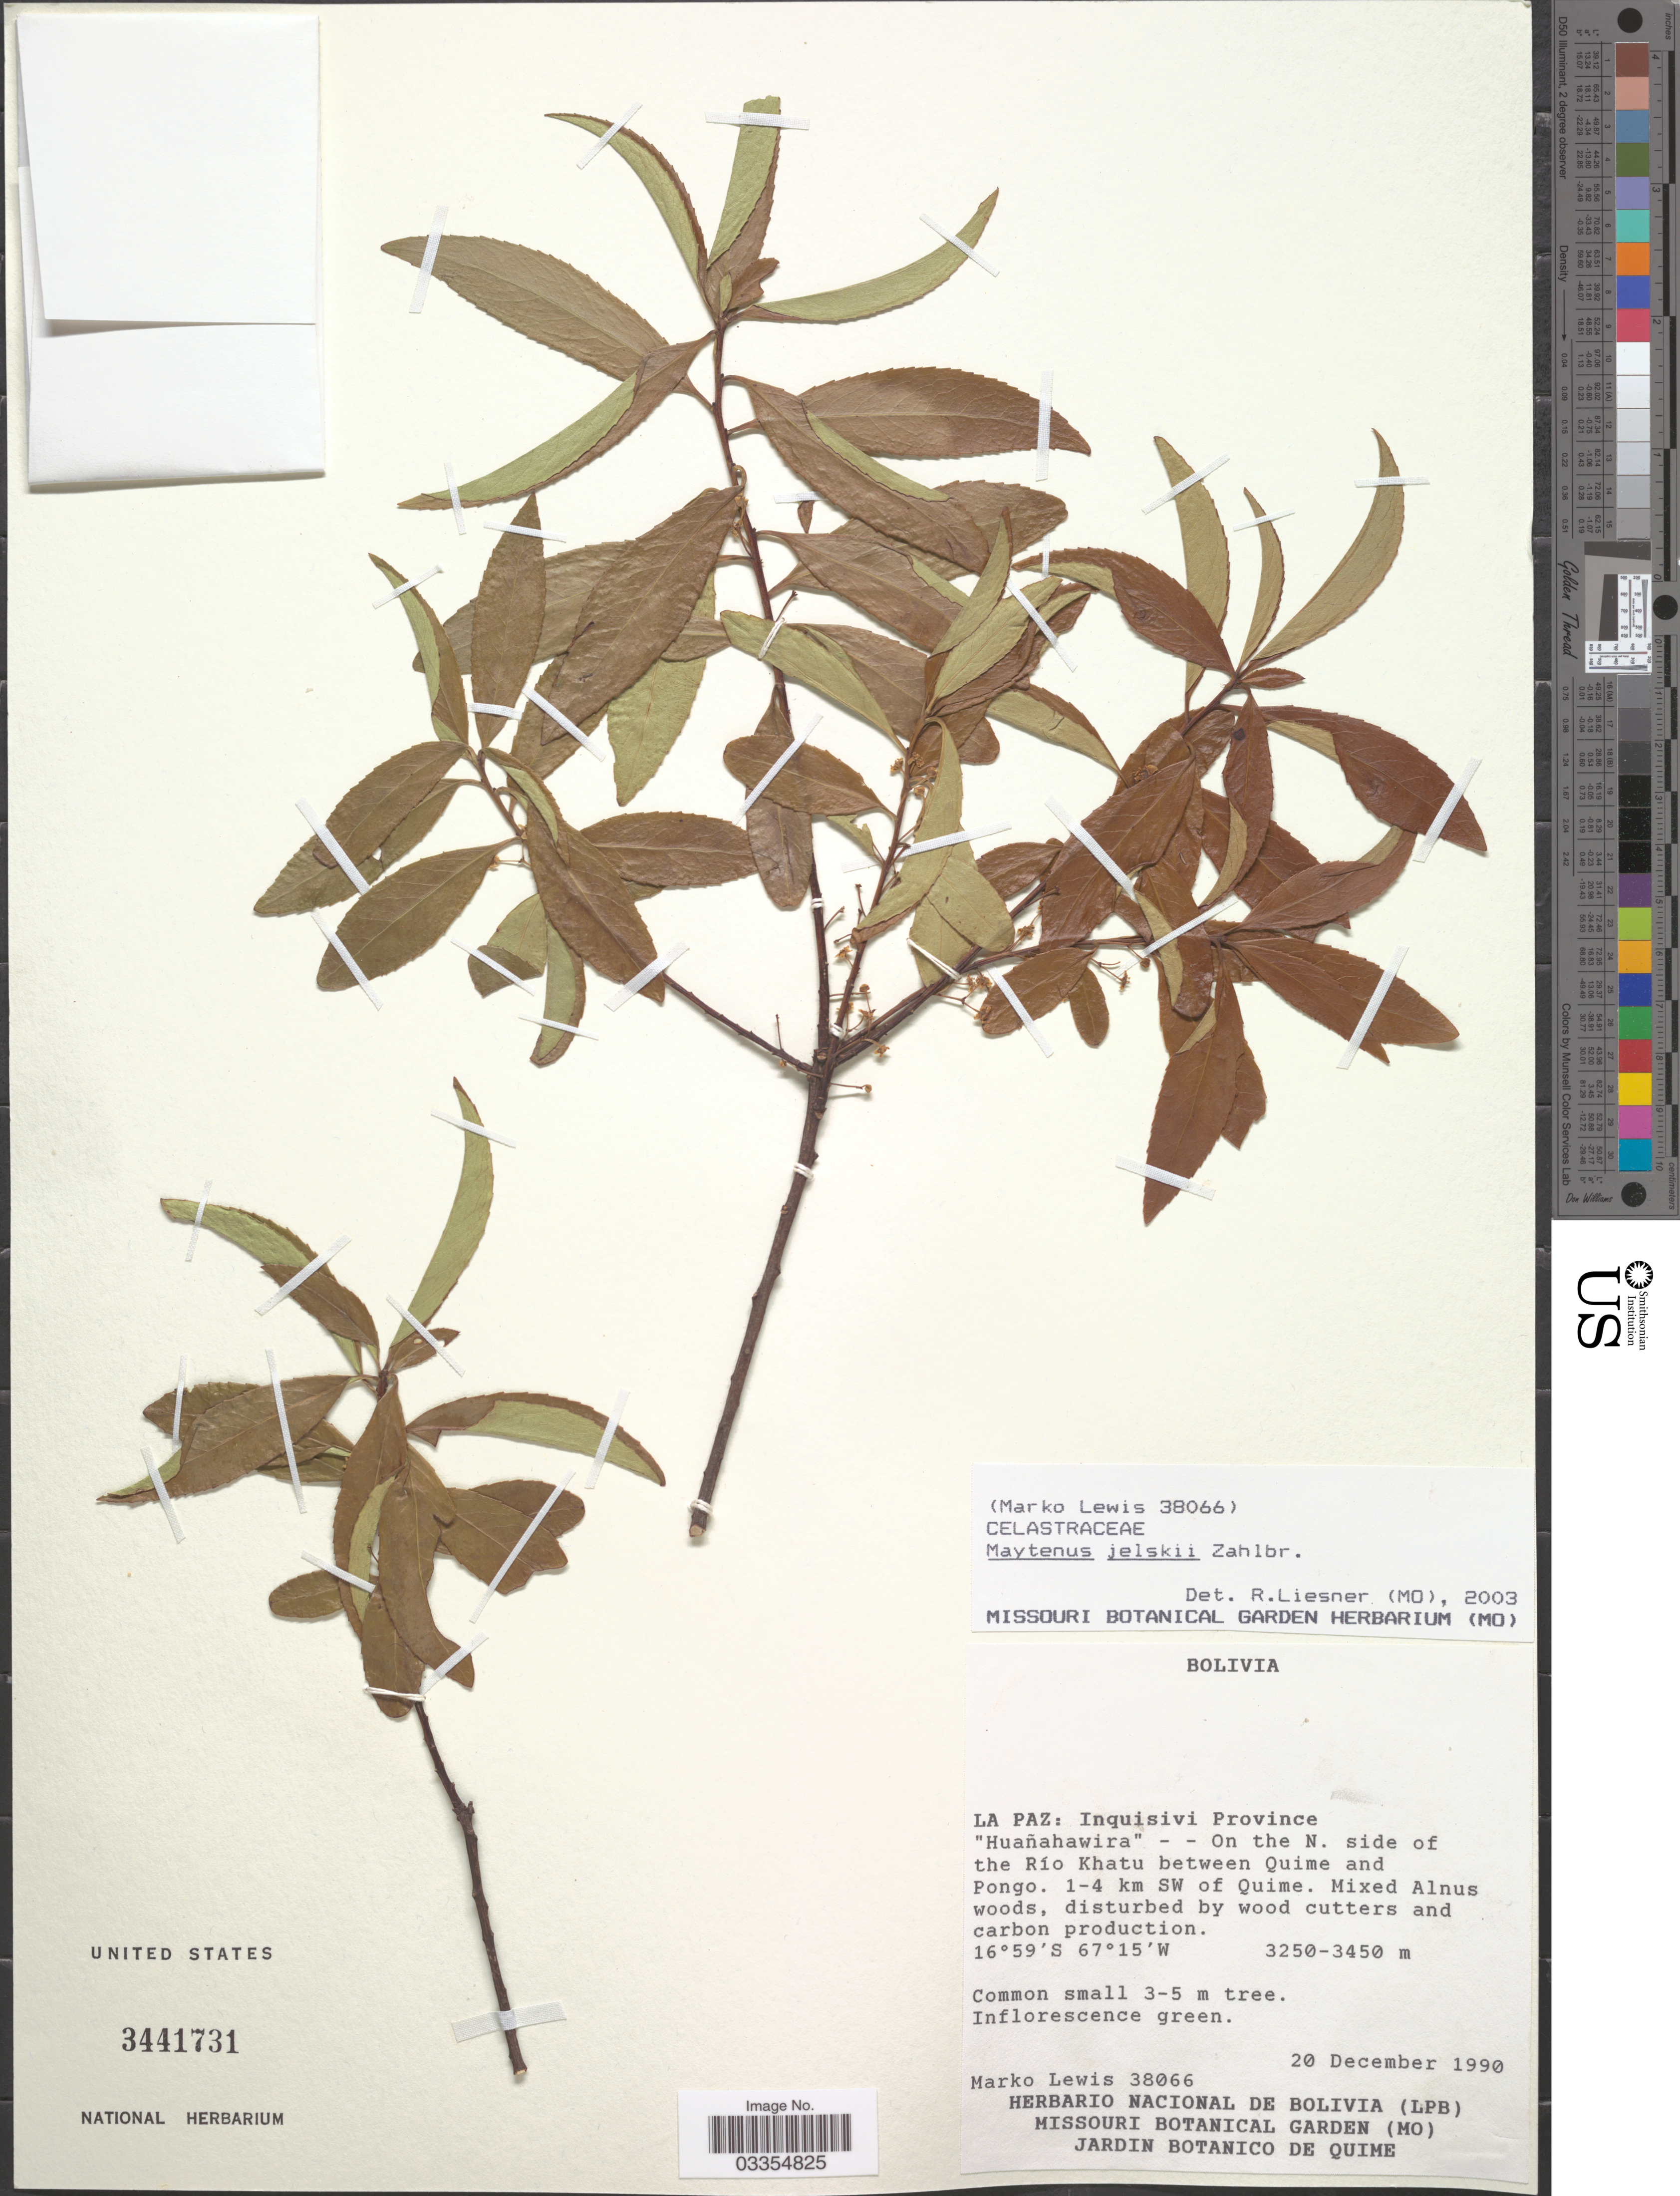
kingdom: Plantae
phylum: Tracheophyta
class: Magnoliopsida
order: Celastrales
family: Celastraceae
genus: Maytenus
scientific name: Maytenus jelskii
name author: Szyszyl.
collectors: M. A. Lewis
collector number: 38066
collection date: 1990-12-20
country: Bolivia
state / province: La Paz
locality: Inquisivi Province. "Huañahawira" - - On the N. side of the Río Khatu between Quime and Pongo. 1-4 km SW of Quime.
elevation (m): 3250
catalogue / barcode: US 3441731